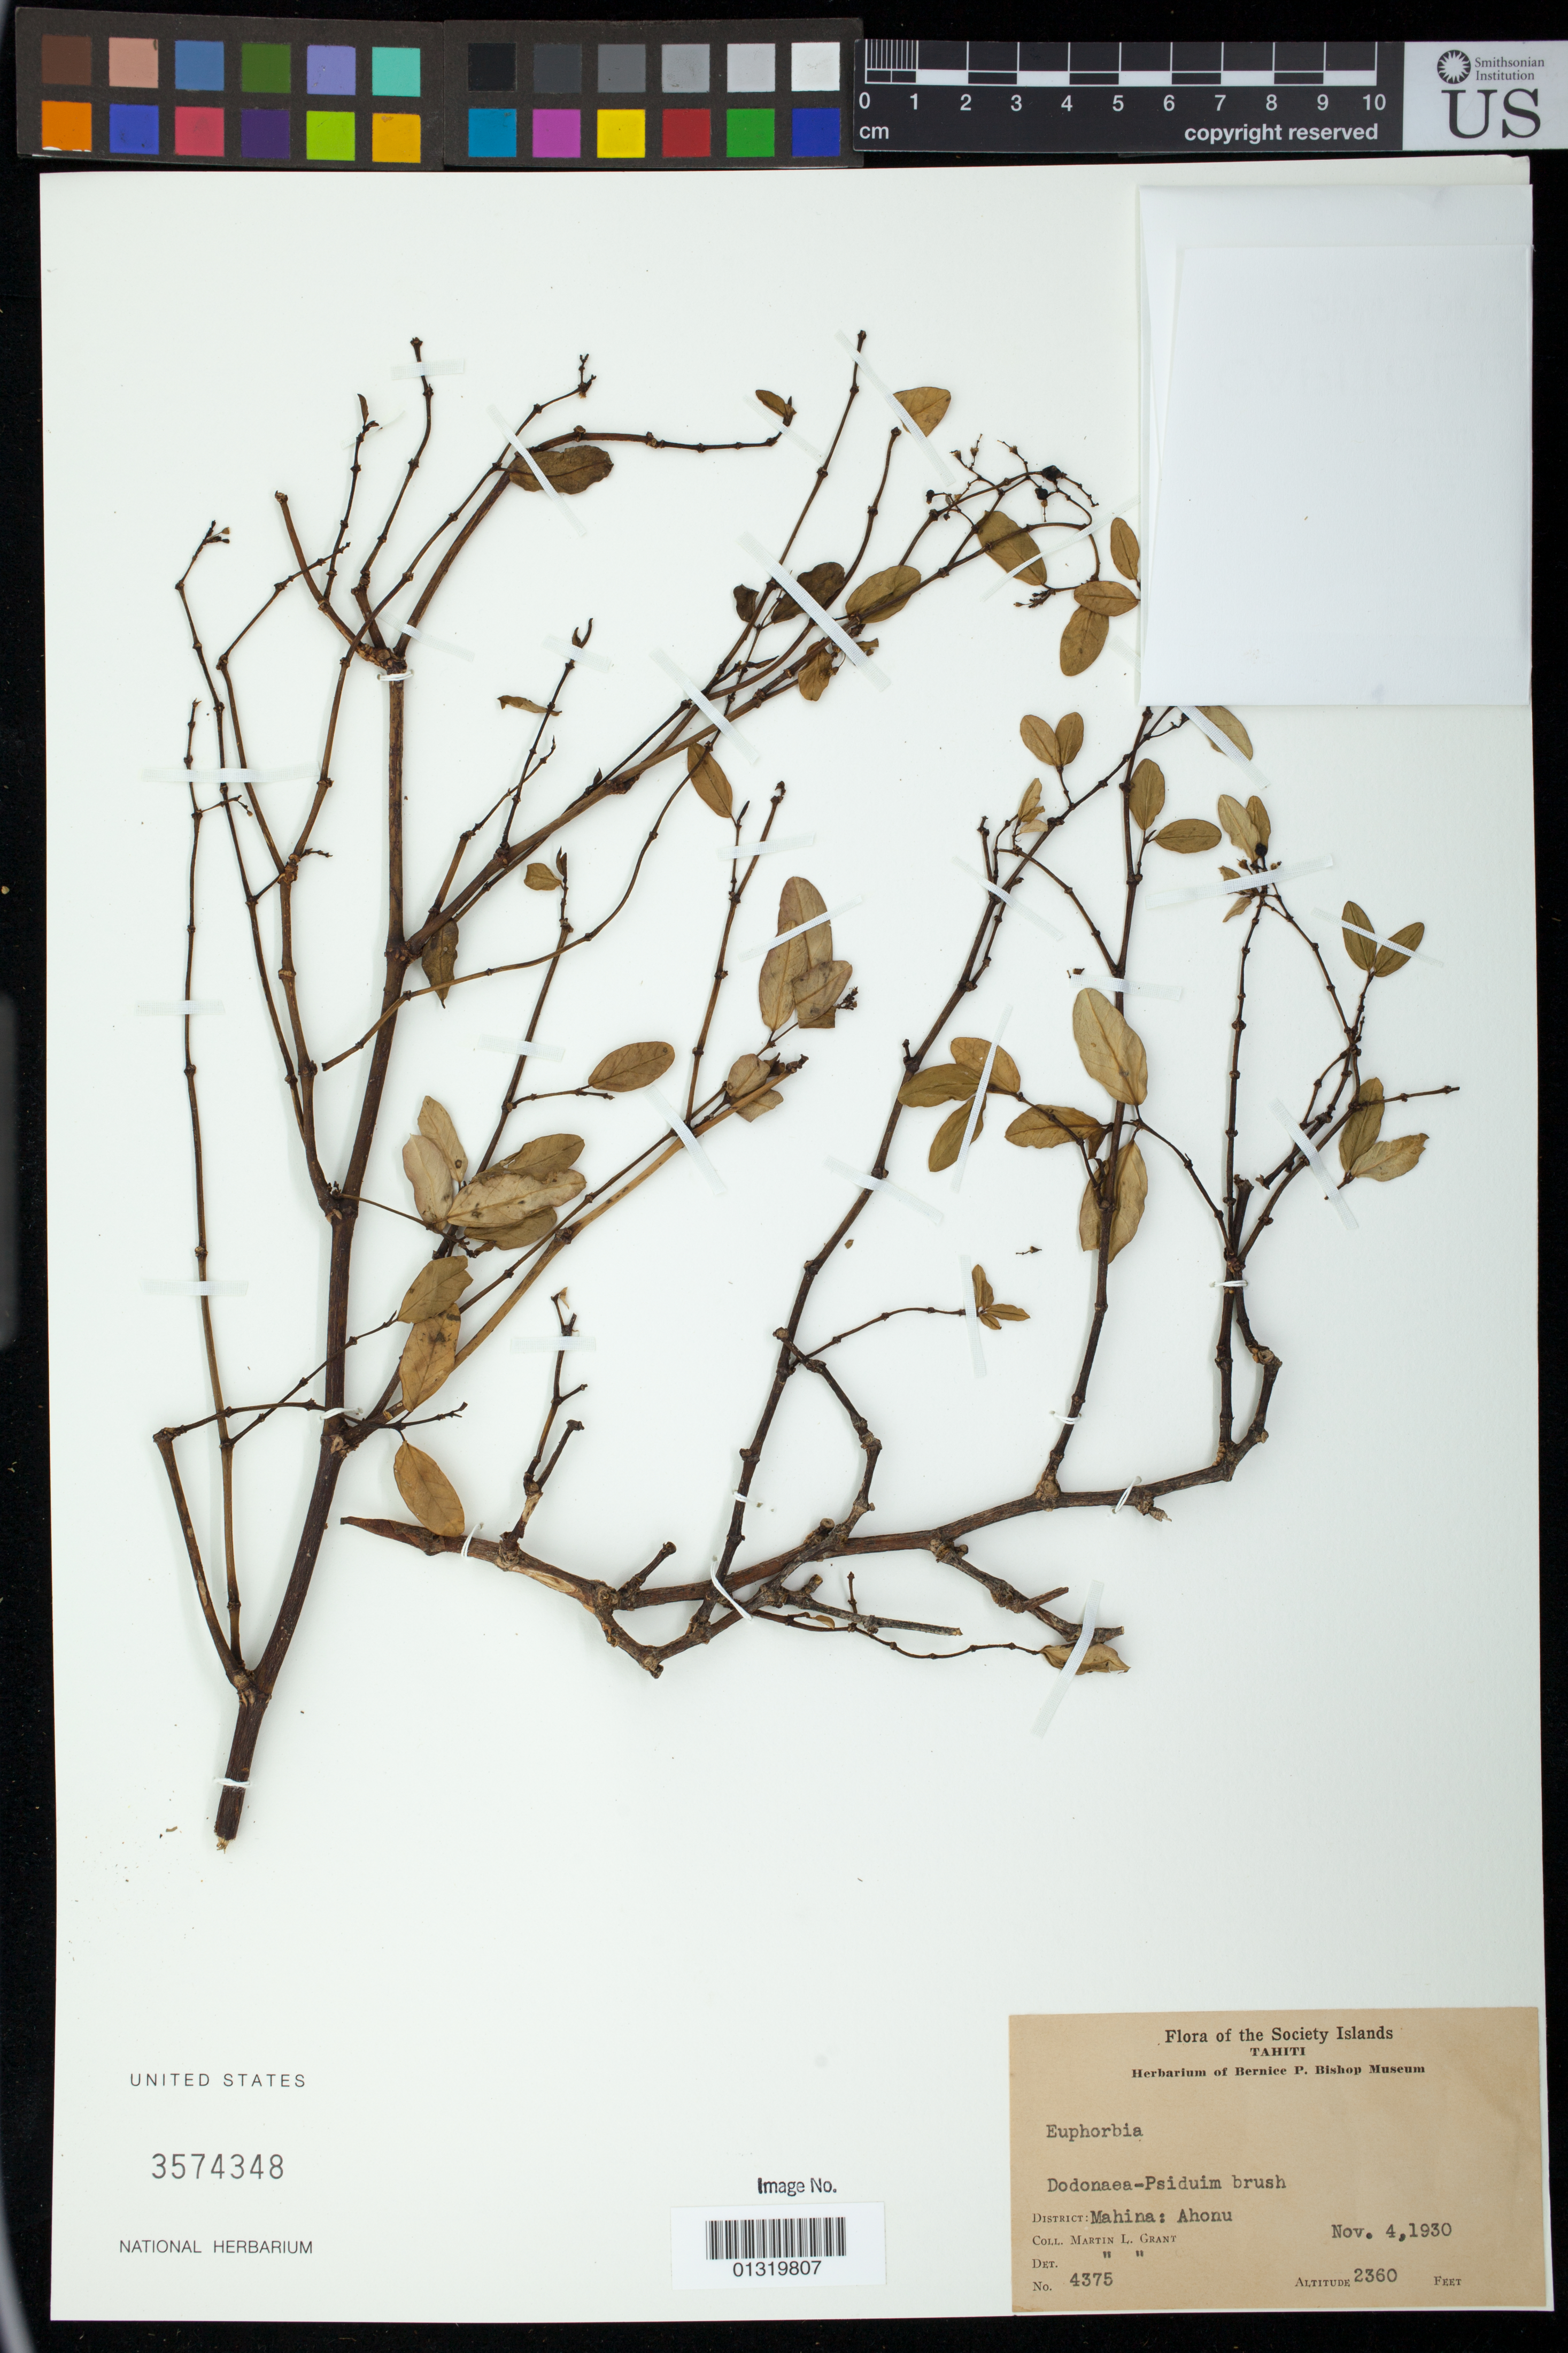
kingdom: Plantae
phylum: Tracheophyta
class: Magnoliopsida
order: Malpighiales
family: Euphorbiaceae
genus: Euphorbia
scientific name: Euphorbia sp.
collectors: M. L. Grant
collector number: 4375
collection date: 1930-11-04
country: French Polynesia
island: Tahiti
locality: Tahiti; Mahina: Ahonu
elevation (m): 719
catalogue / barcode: US 3574348